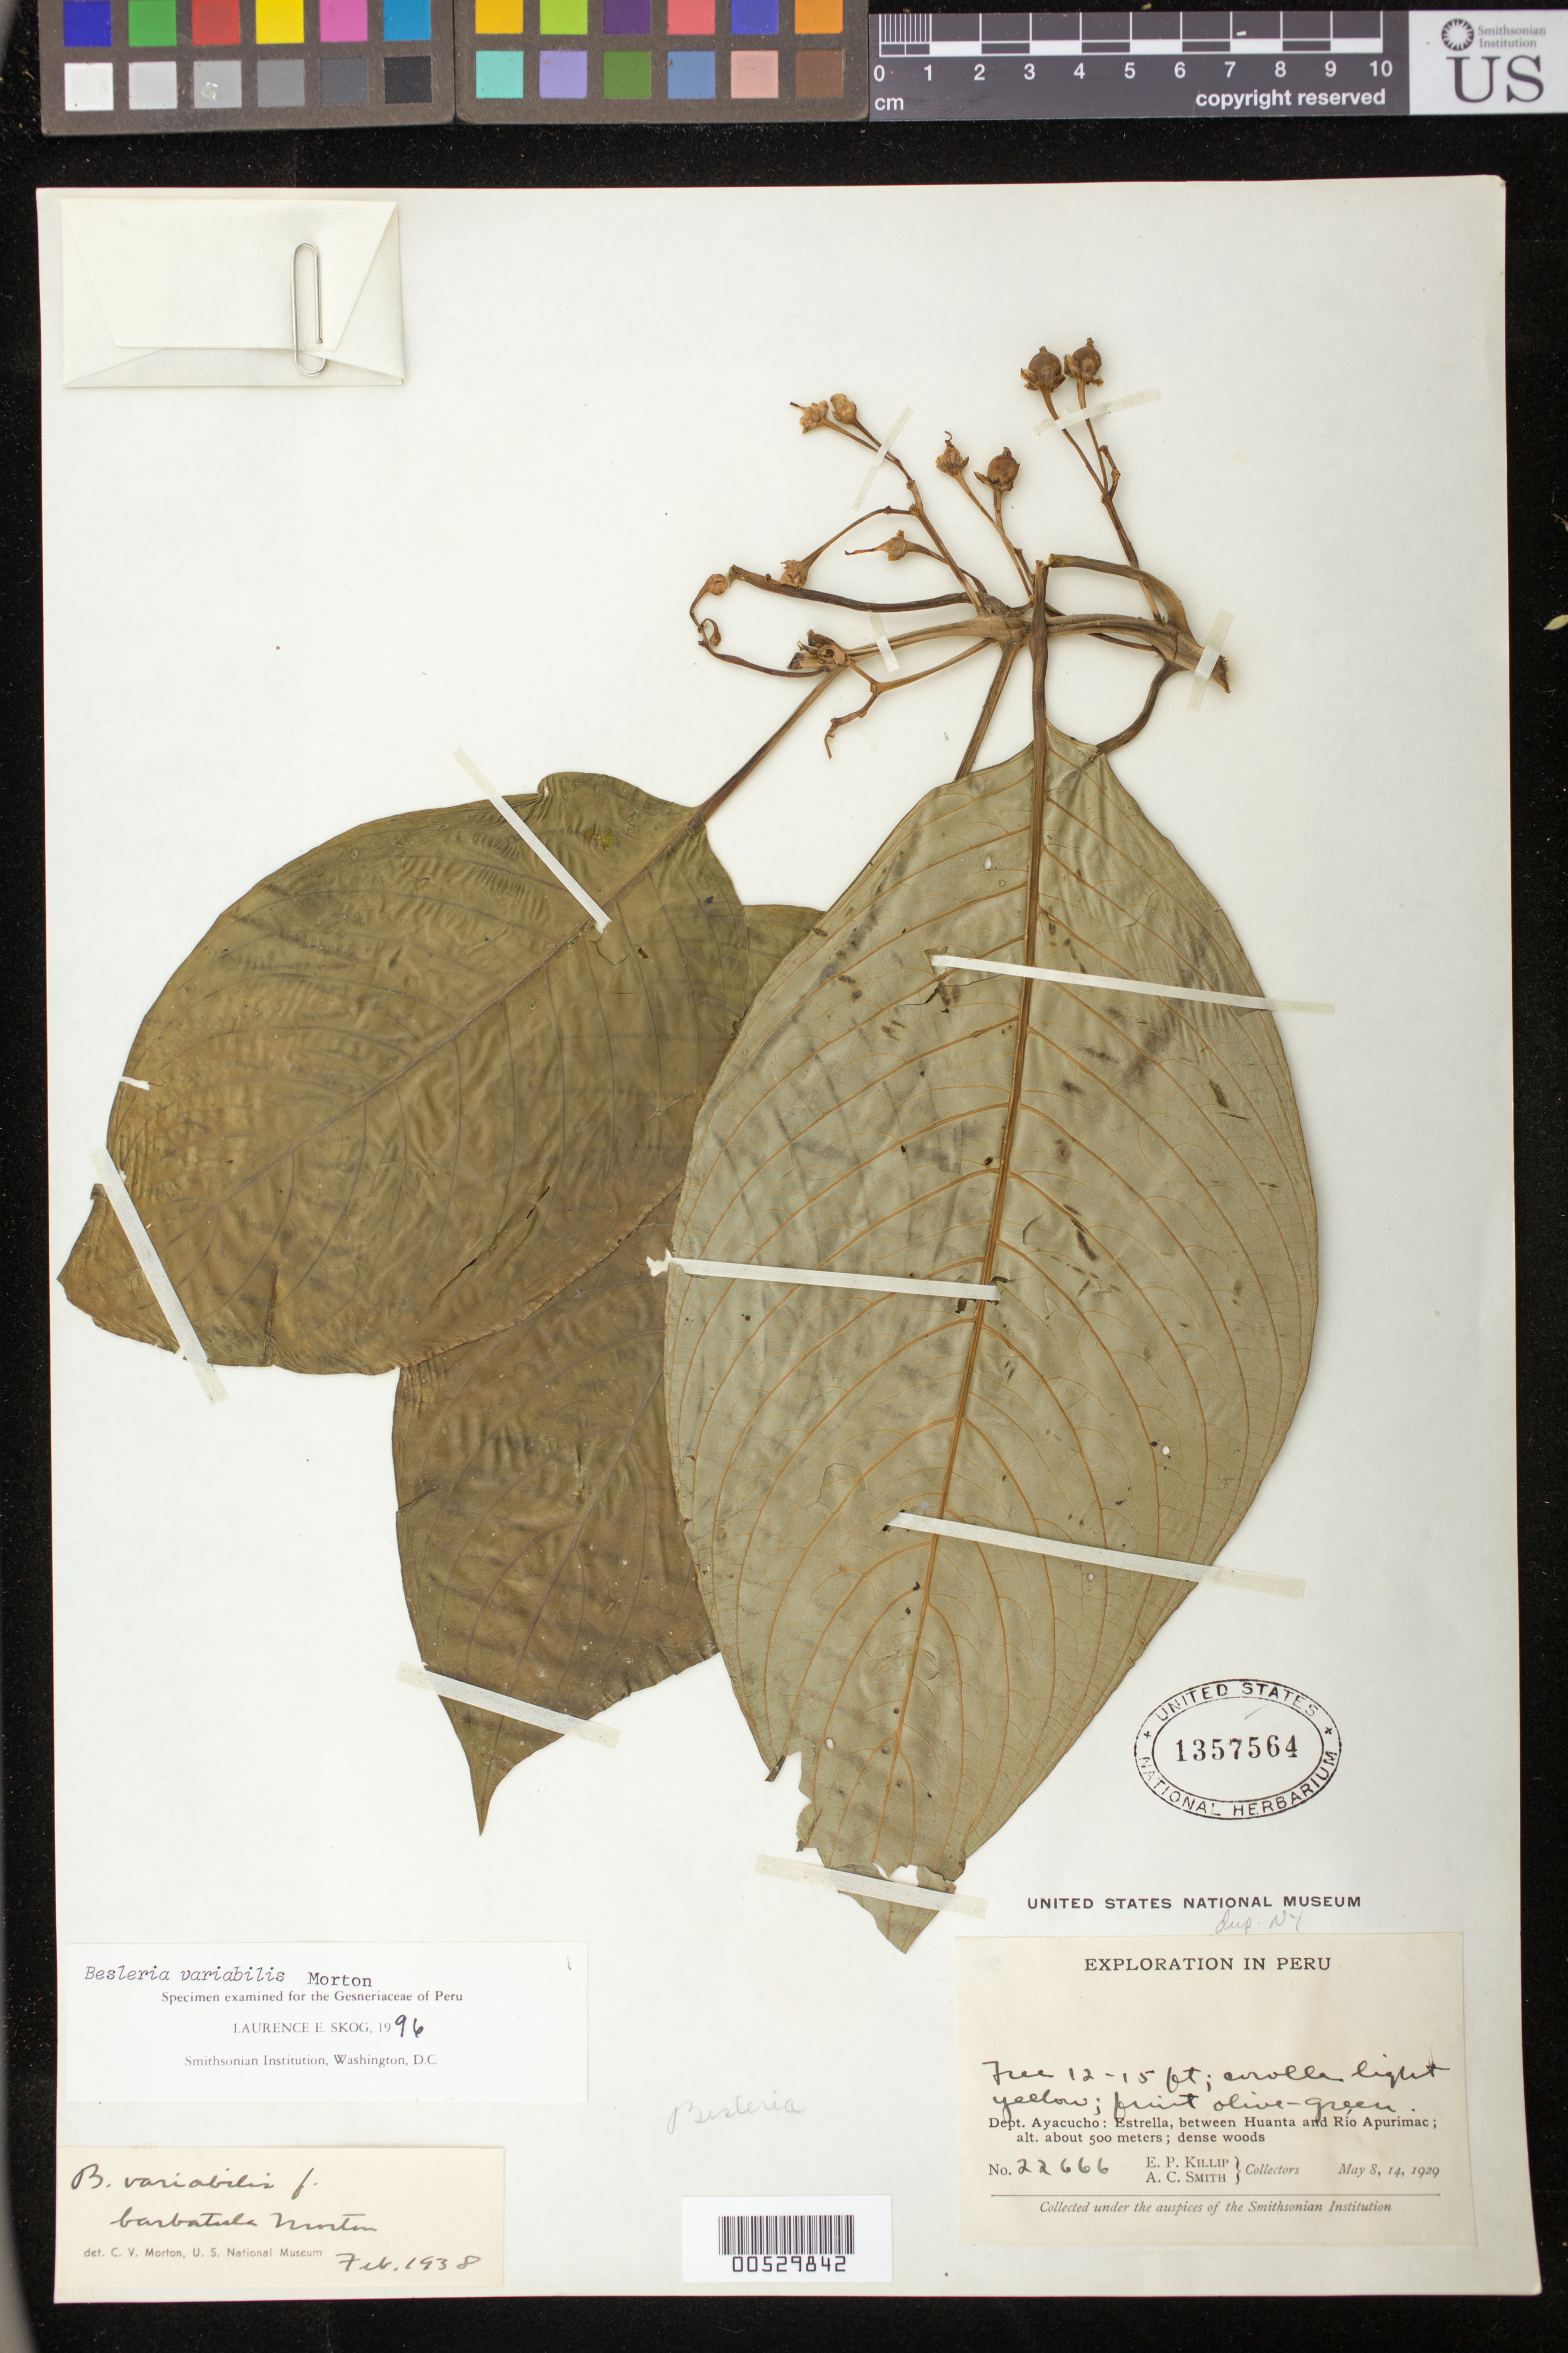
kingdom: Plantae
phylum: Tracheophyta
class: Magnoliopsida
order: Lamiales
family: Gesneriaceae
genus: Besleria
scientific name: Besleria variabilis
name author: C.V. Morton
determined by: Skog, Laurence E.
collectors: E. P. Killip & A. C. Smith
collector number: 22666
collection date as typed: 8-14 May 1929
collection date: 1929-05-08/1929-05-14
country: Peru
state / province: Ayacucho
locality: Estrella, between Huanta and Río Apurimac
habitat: Dense woods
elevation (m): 500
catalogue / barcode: US 1357564